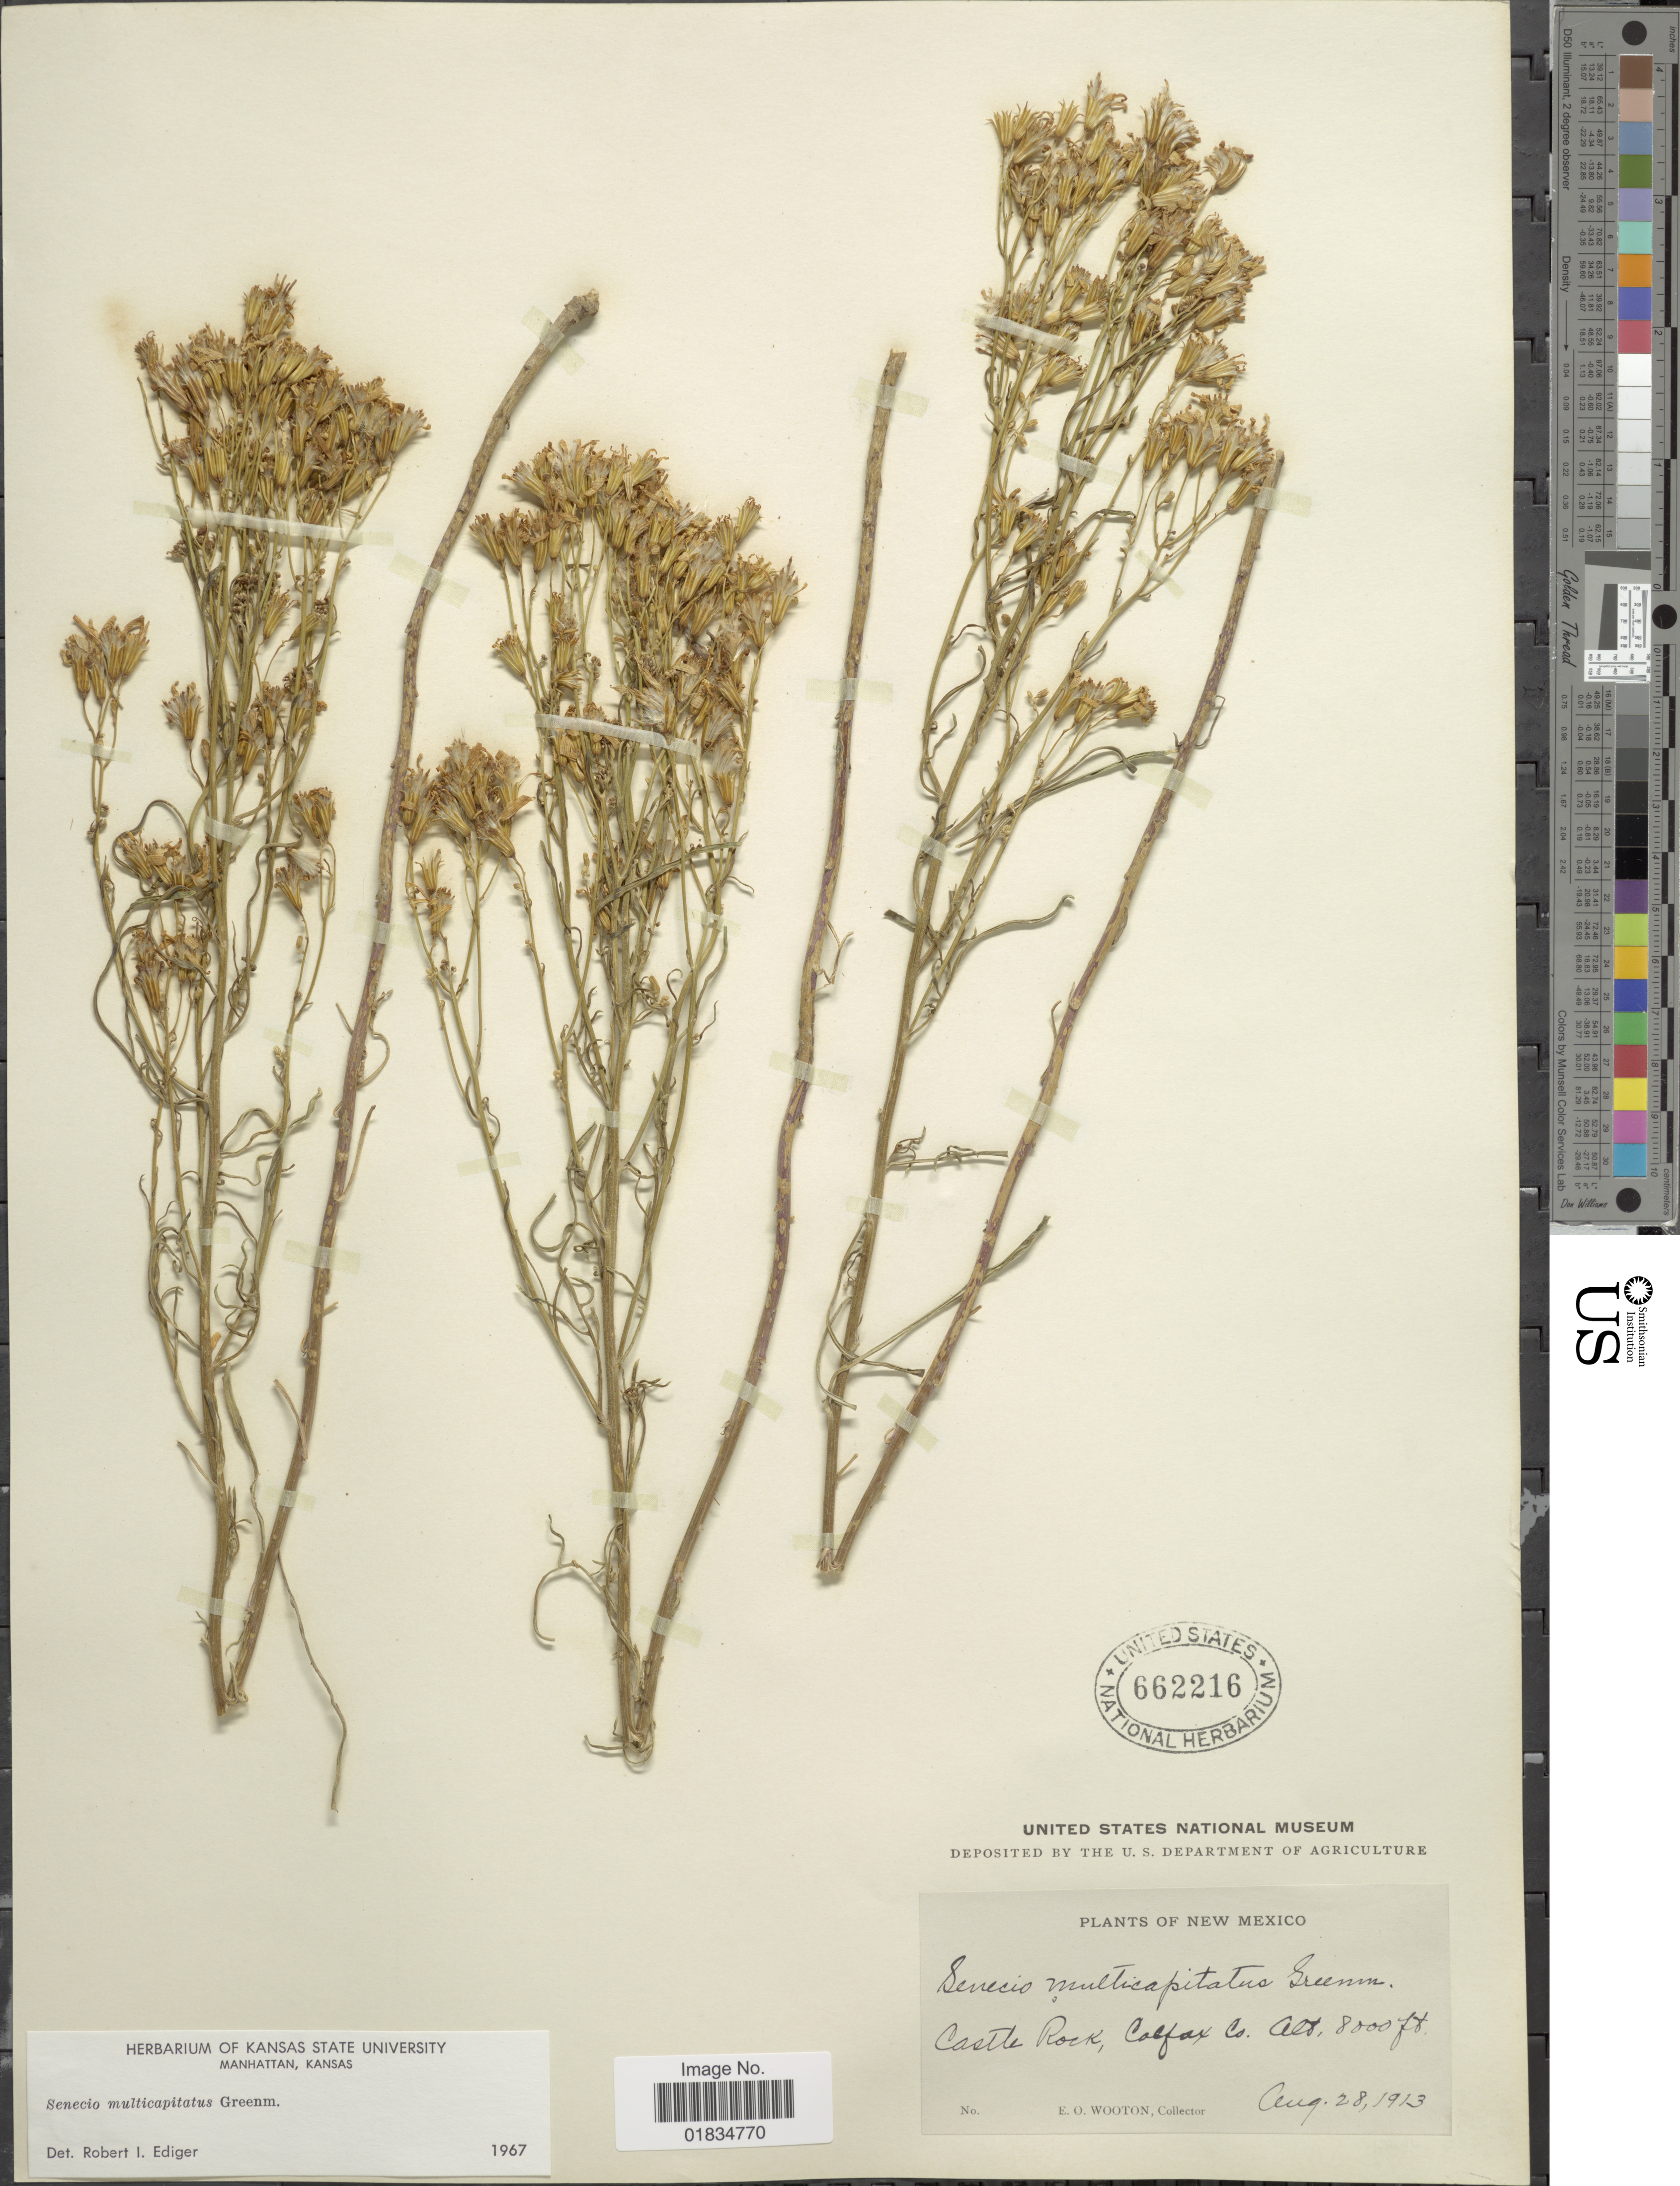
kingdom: Plantae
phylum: Tracheophyta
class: Magnoliopsida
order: Asterales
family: Asteraceae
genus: Senecio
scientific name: Senecio multicapitatus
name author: Greenm.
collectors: E. O. Wooton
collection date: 1913-08-28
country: United States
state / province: New Mexico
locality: Castle Rock, Colfax Co.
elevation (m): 2438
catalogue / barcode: US 662216